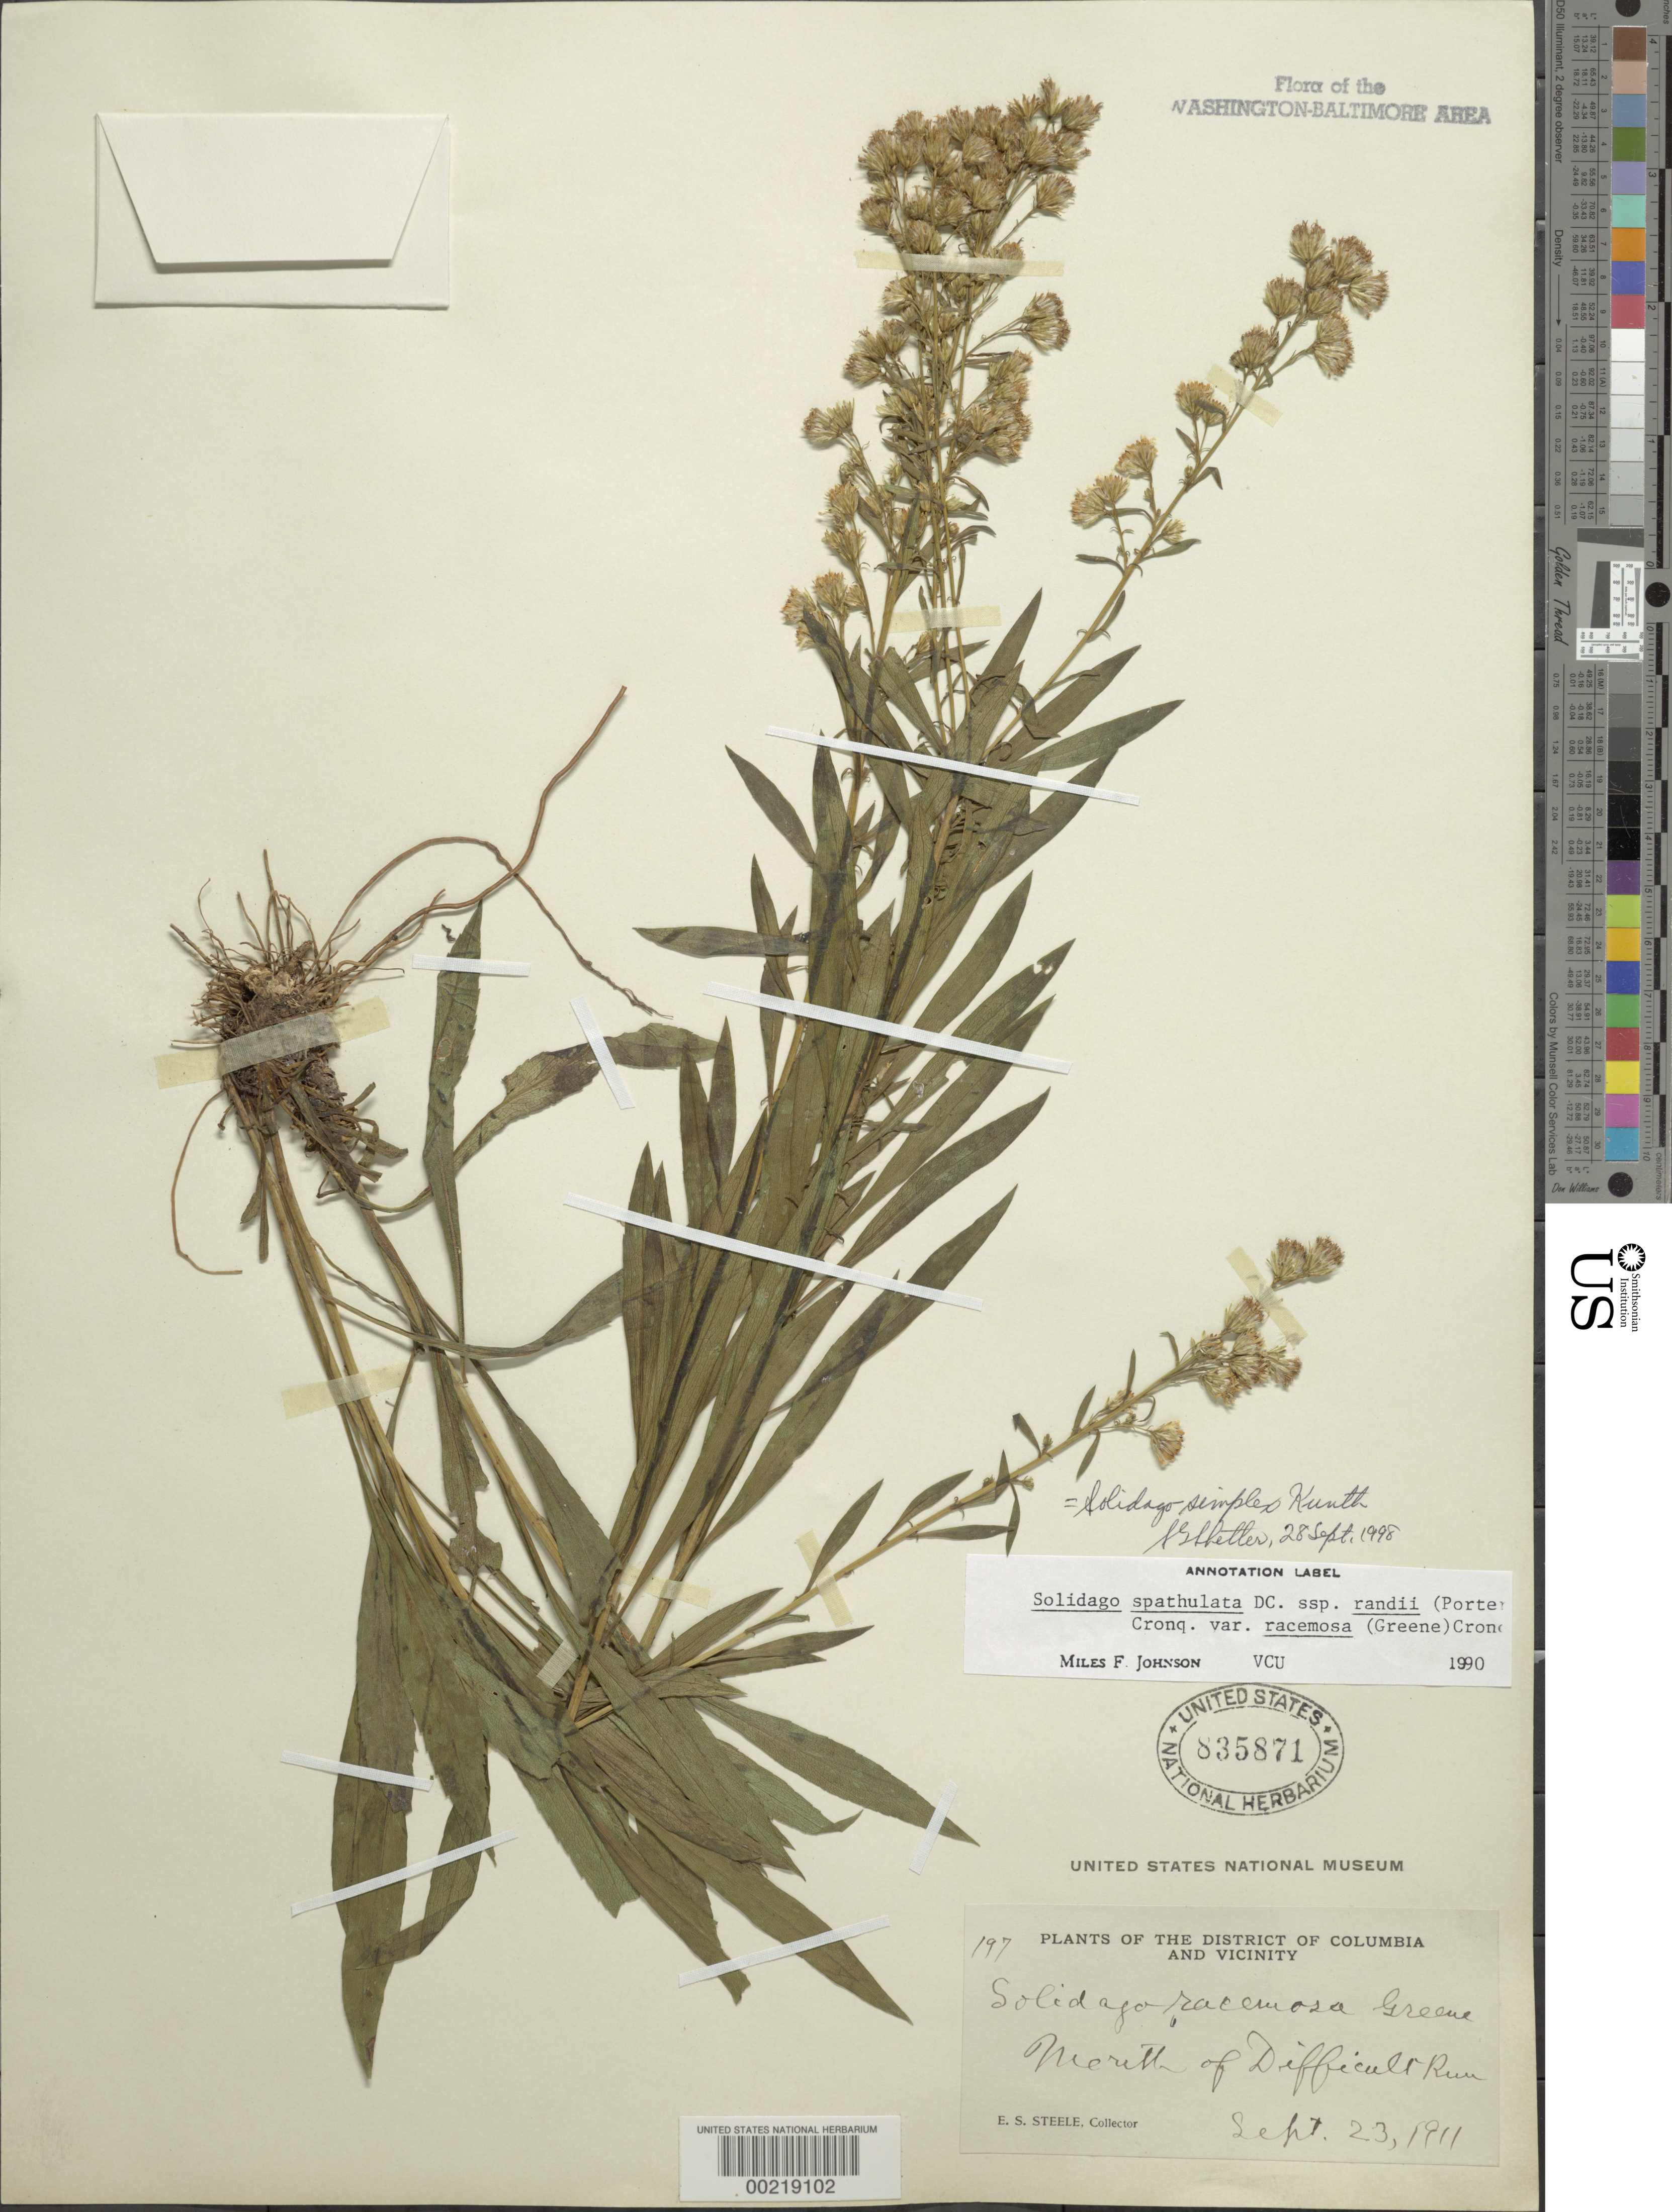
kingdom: Plantae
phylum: Tracheophyta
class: Magnoliopsida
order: Asterales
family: Asteraceae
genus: Solidago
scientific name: Solidago simplex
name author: Kunth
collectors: E. Steele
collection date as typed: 23 Sep 1911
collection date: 1911-09-23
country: United States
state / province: Virginia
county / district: Fairfax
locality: Mouth of Difficult Run C. & O. Canal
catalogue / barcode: US 835871